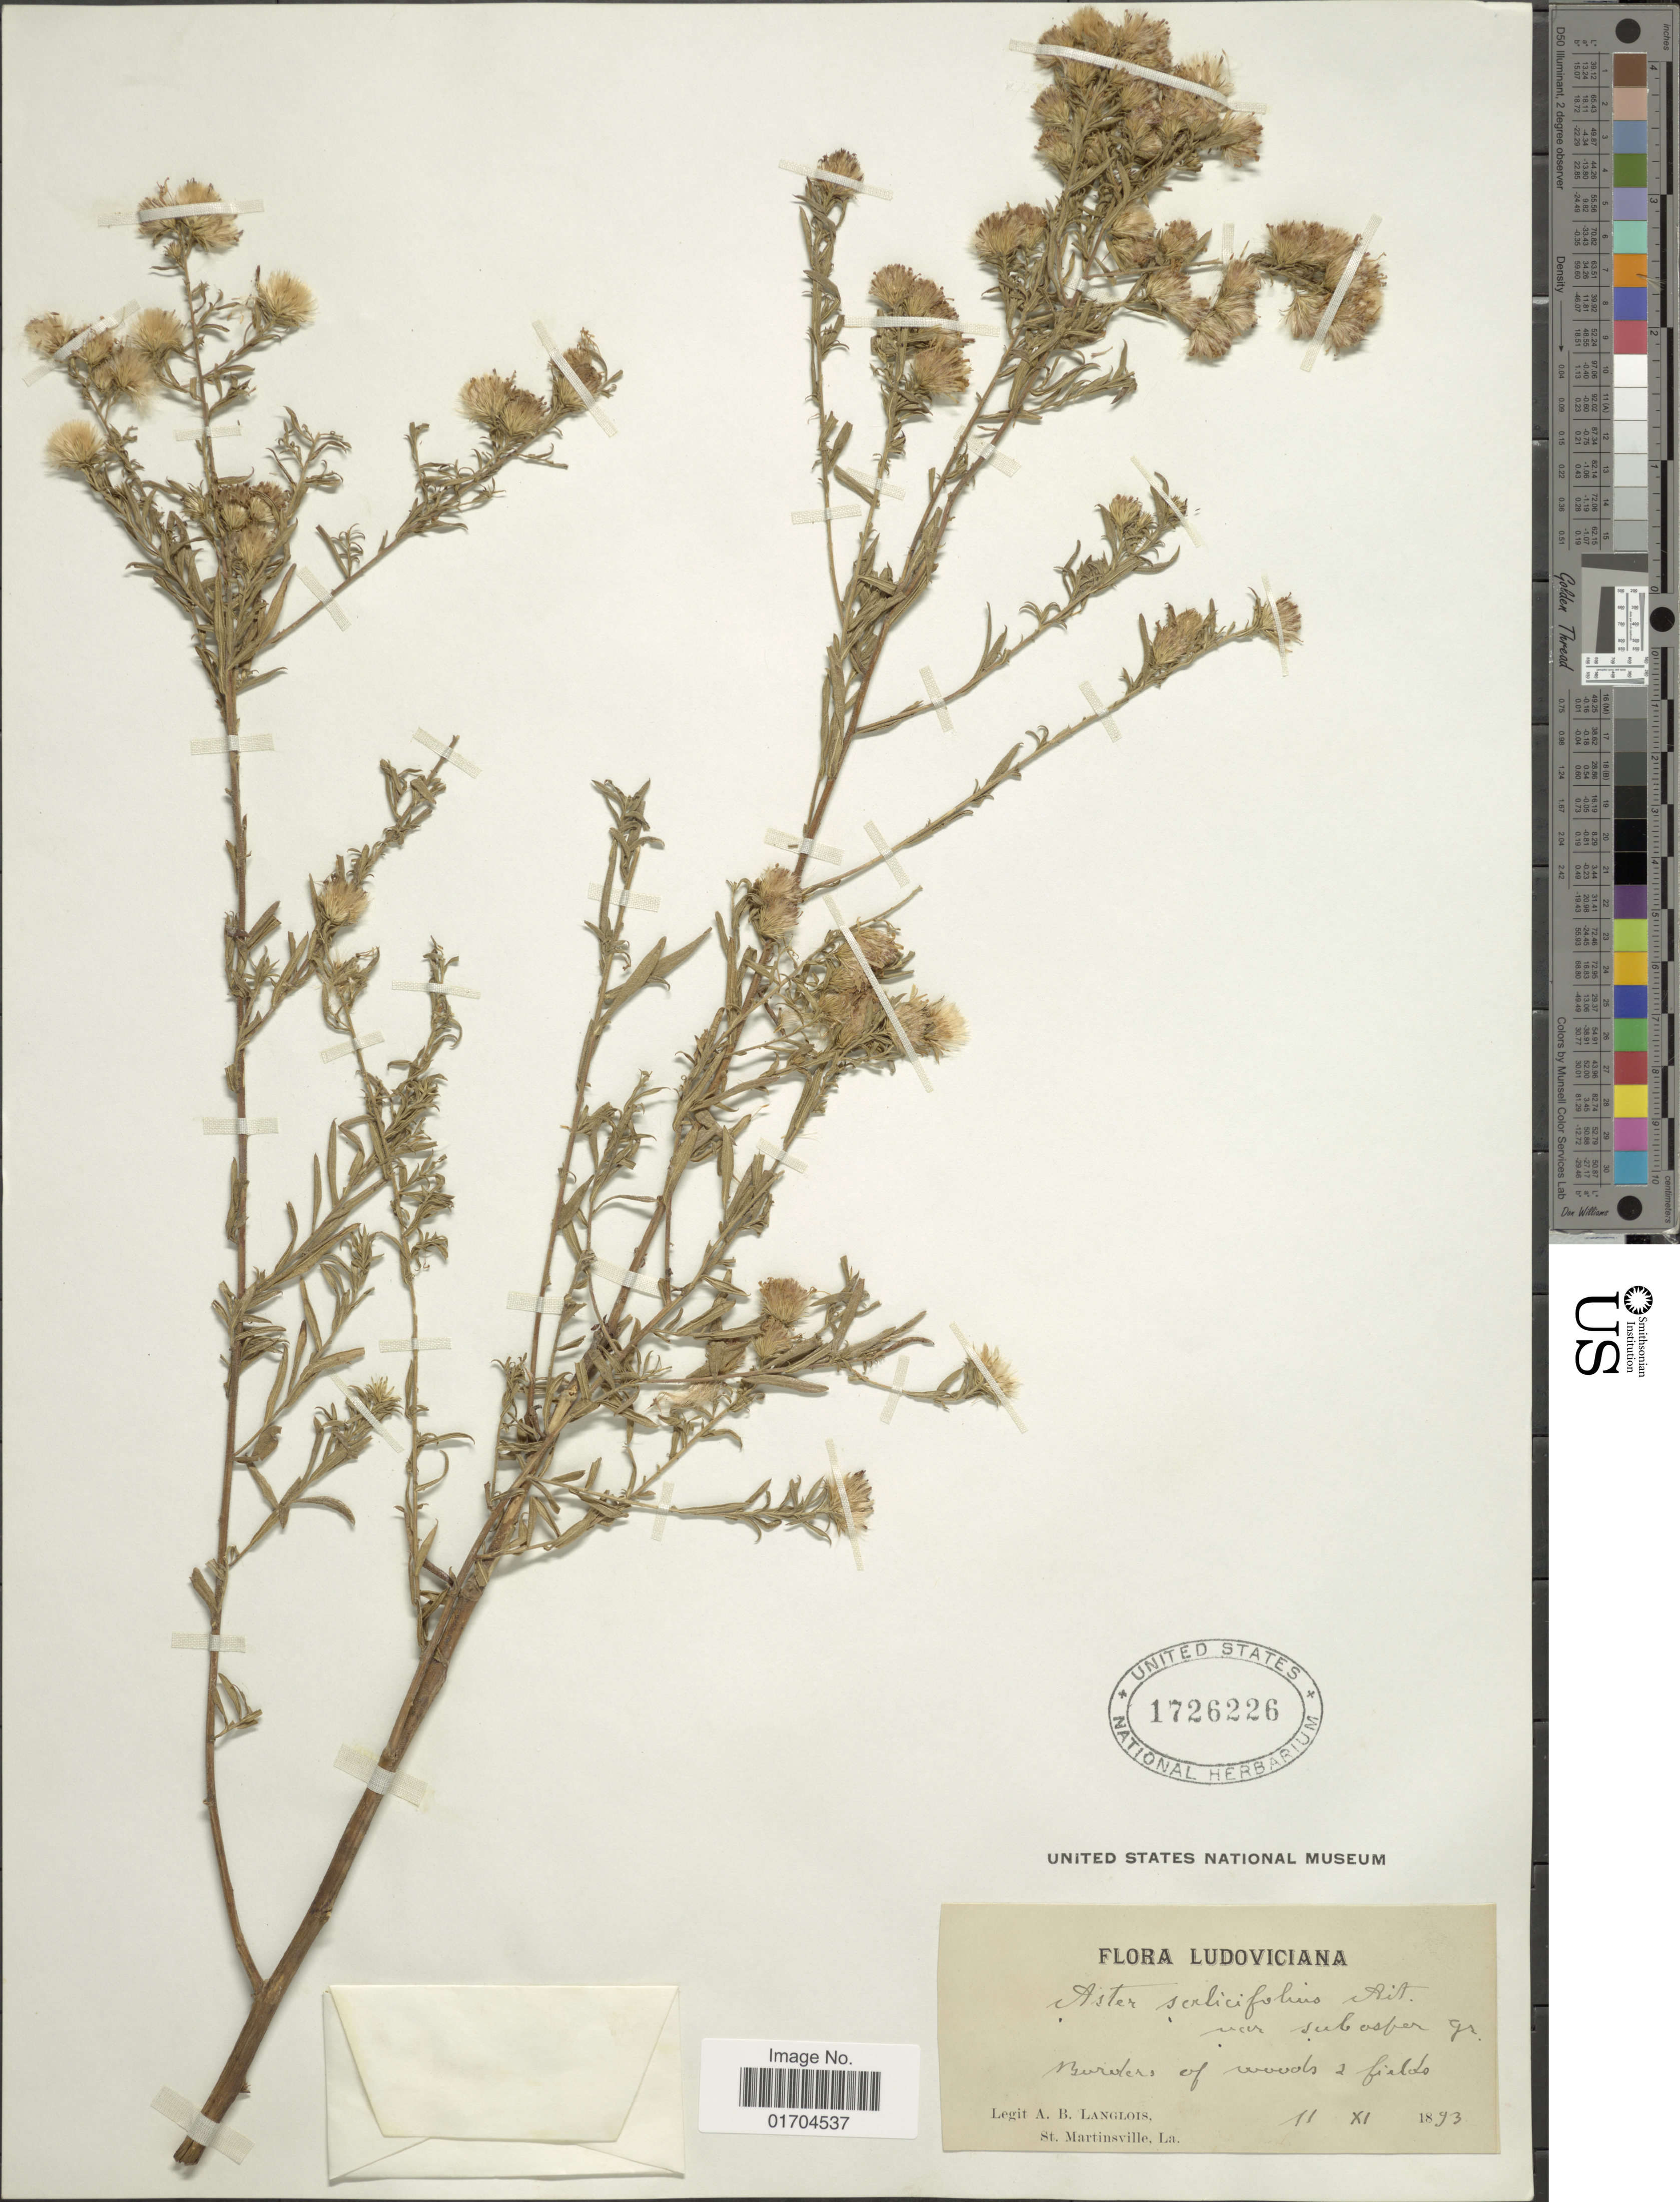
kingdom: Plantae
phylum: Tracheophyta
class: Magnoliopsida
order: Asterales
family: Asteraceae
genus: Symphyotrichum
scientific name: Symphyotrichum sp.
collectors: A. Langlois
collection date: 1893-11-11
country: United States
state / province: Louisiana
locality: St. Martinsville, La.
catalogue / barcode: US 1726226